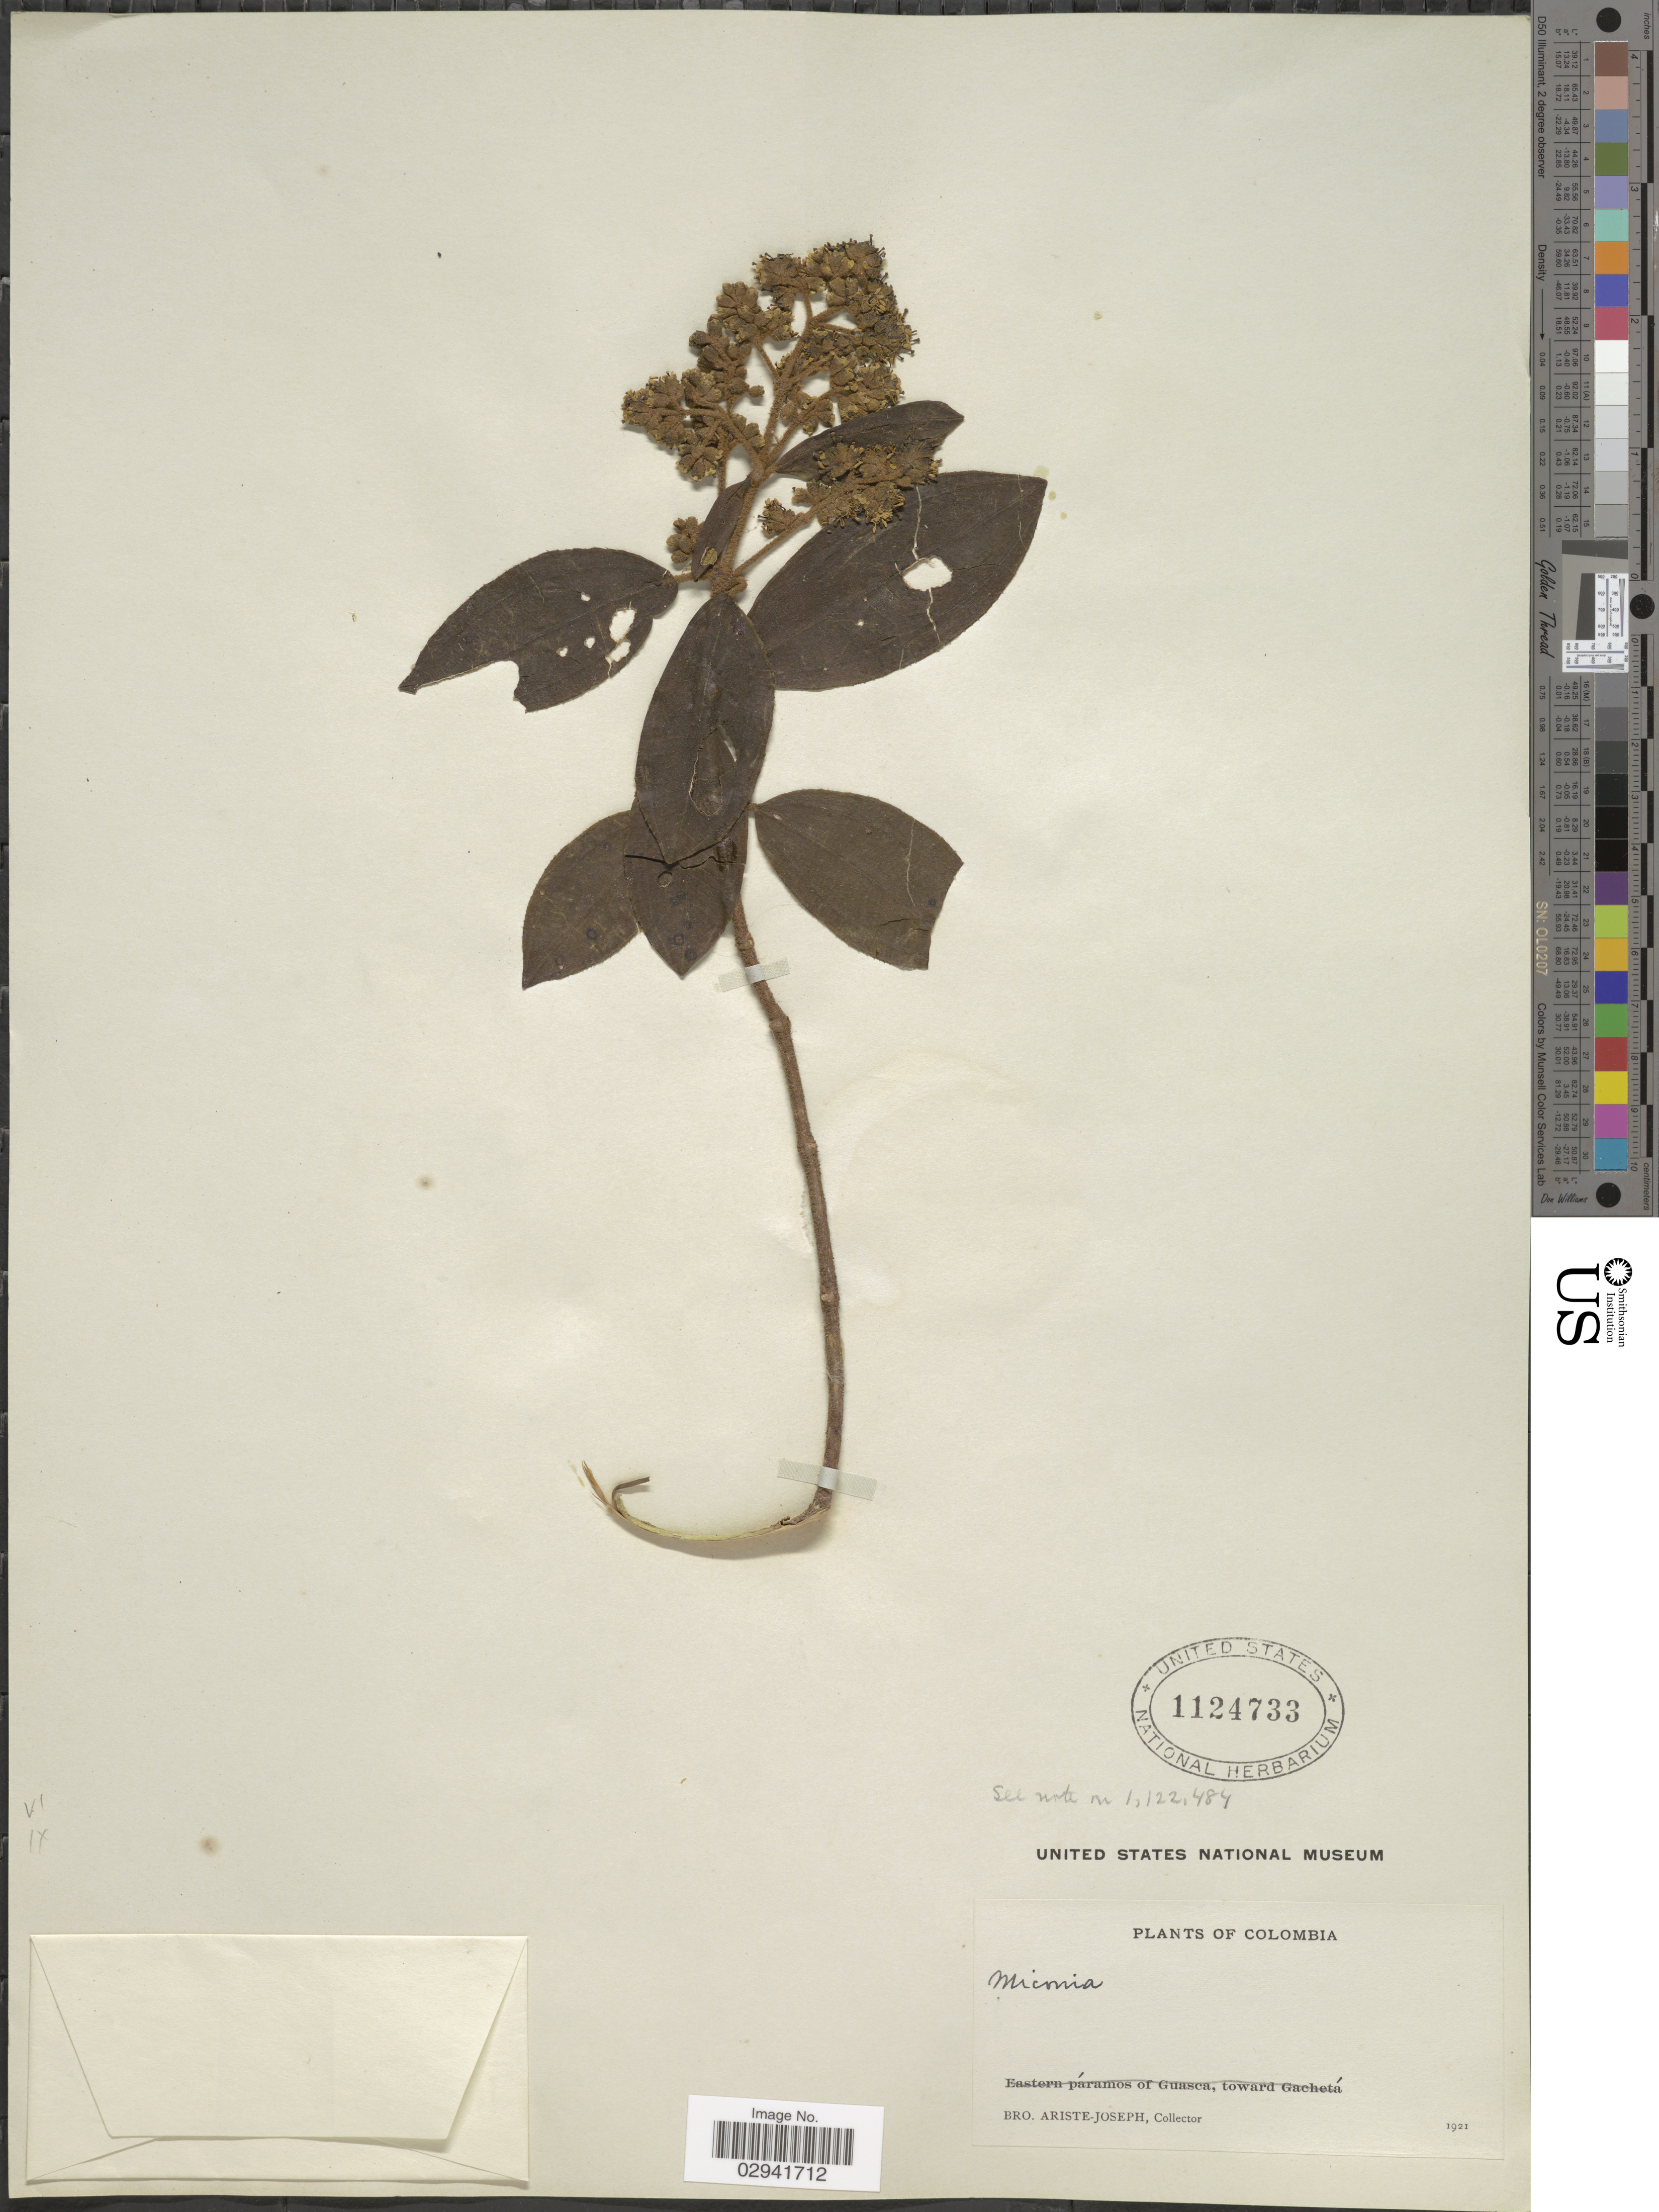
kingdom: Plantae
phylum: Tracheophyta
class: Magnoliopsida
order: Myrtales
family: Melastomataceae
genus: Miconia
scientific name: Miconia obovata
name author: Triana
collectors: Bro. Ariste-Joseph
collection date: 1921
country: Colombia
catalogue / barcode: US 1124733